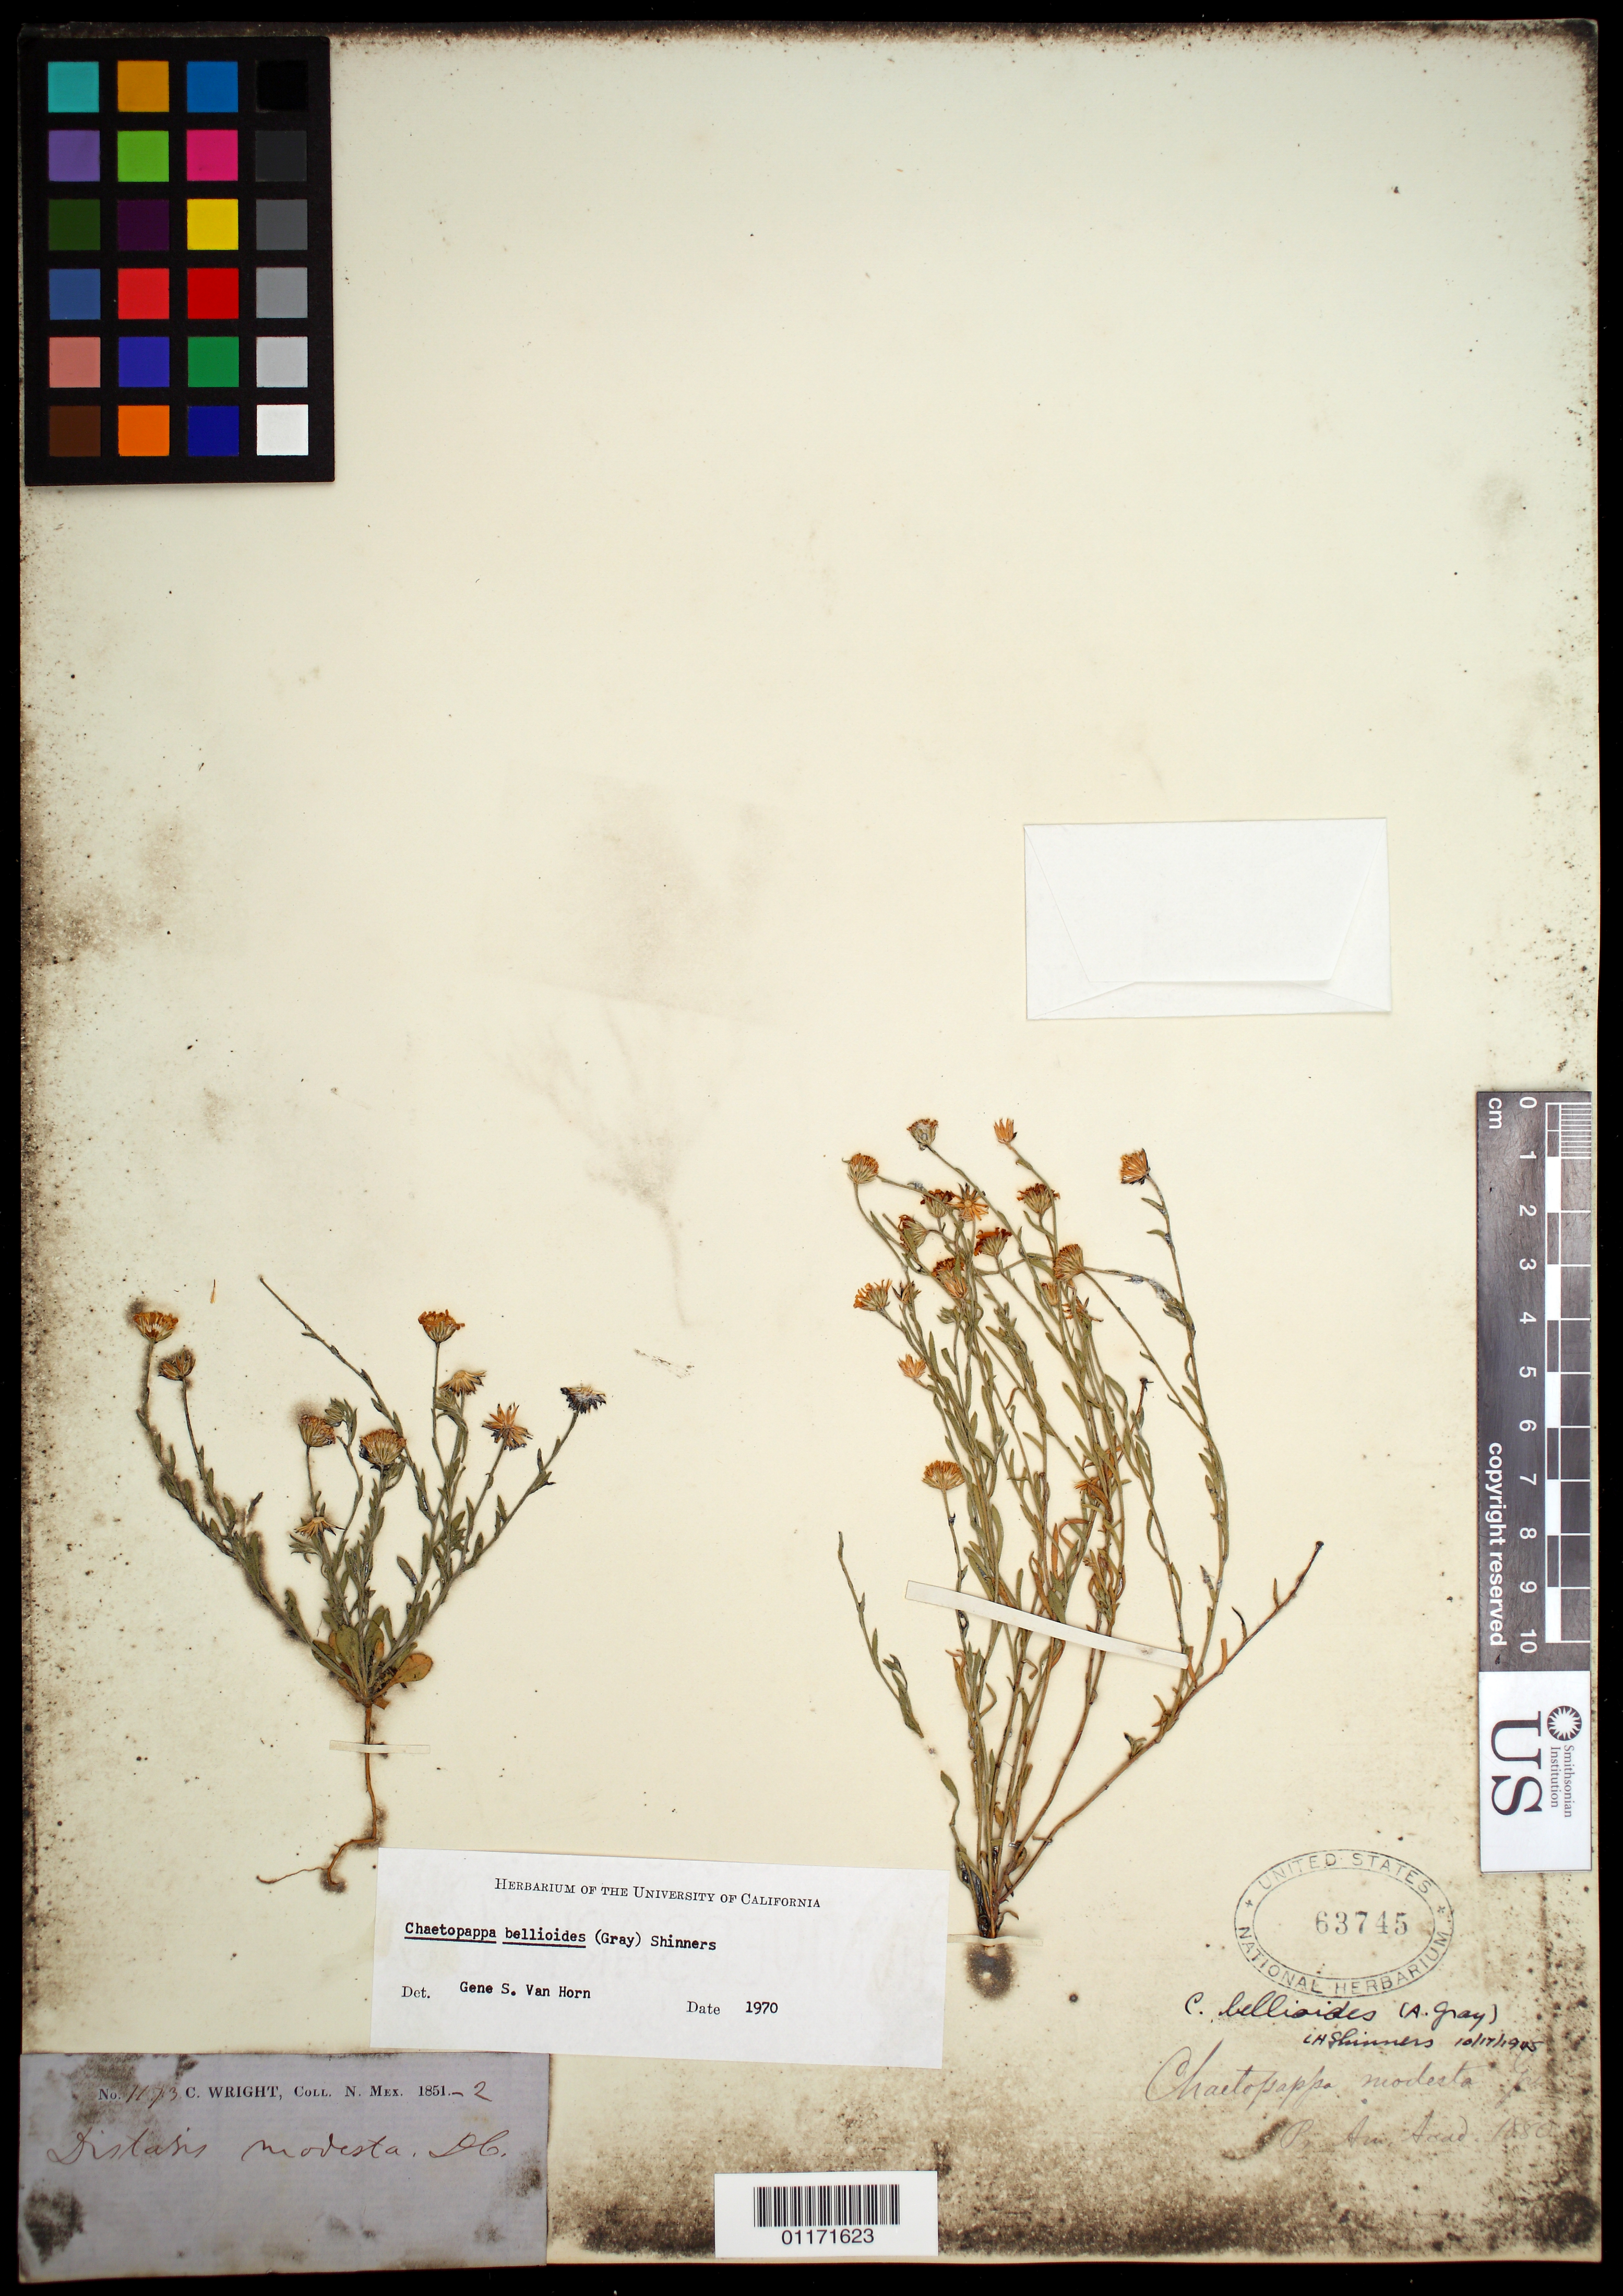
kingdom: Plantae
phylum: Tracheophyta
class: Magnoliopsida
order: Asterales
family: Asteraceae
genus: Chaetopappa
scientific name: Chaetopappa bellioides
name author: (A. Gray) Shinners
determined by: Van Horn, G. S.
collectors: C. Wright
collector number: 1173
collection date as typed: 1851 to -- --- 1852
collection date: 1851/1852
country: United States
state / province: New Mexico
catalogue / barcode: US 63745